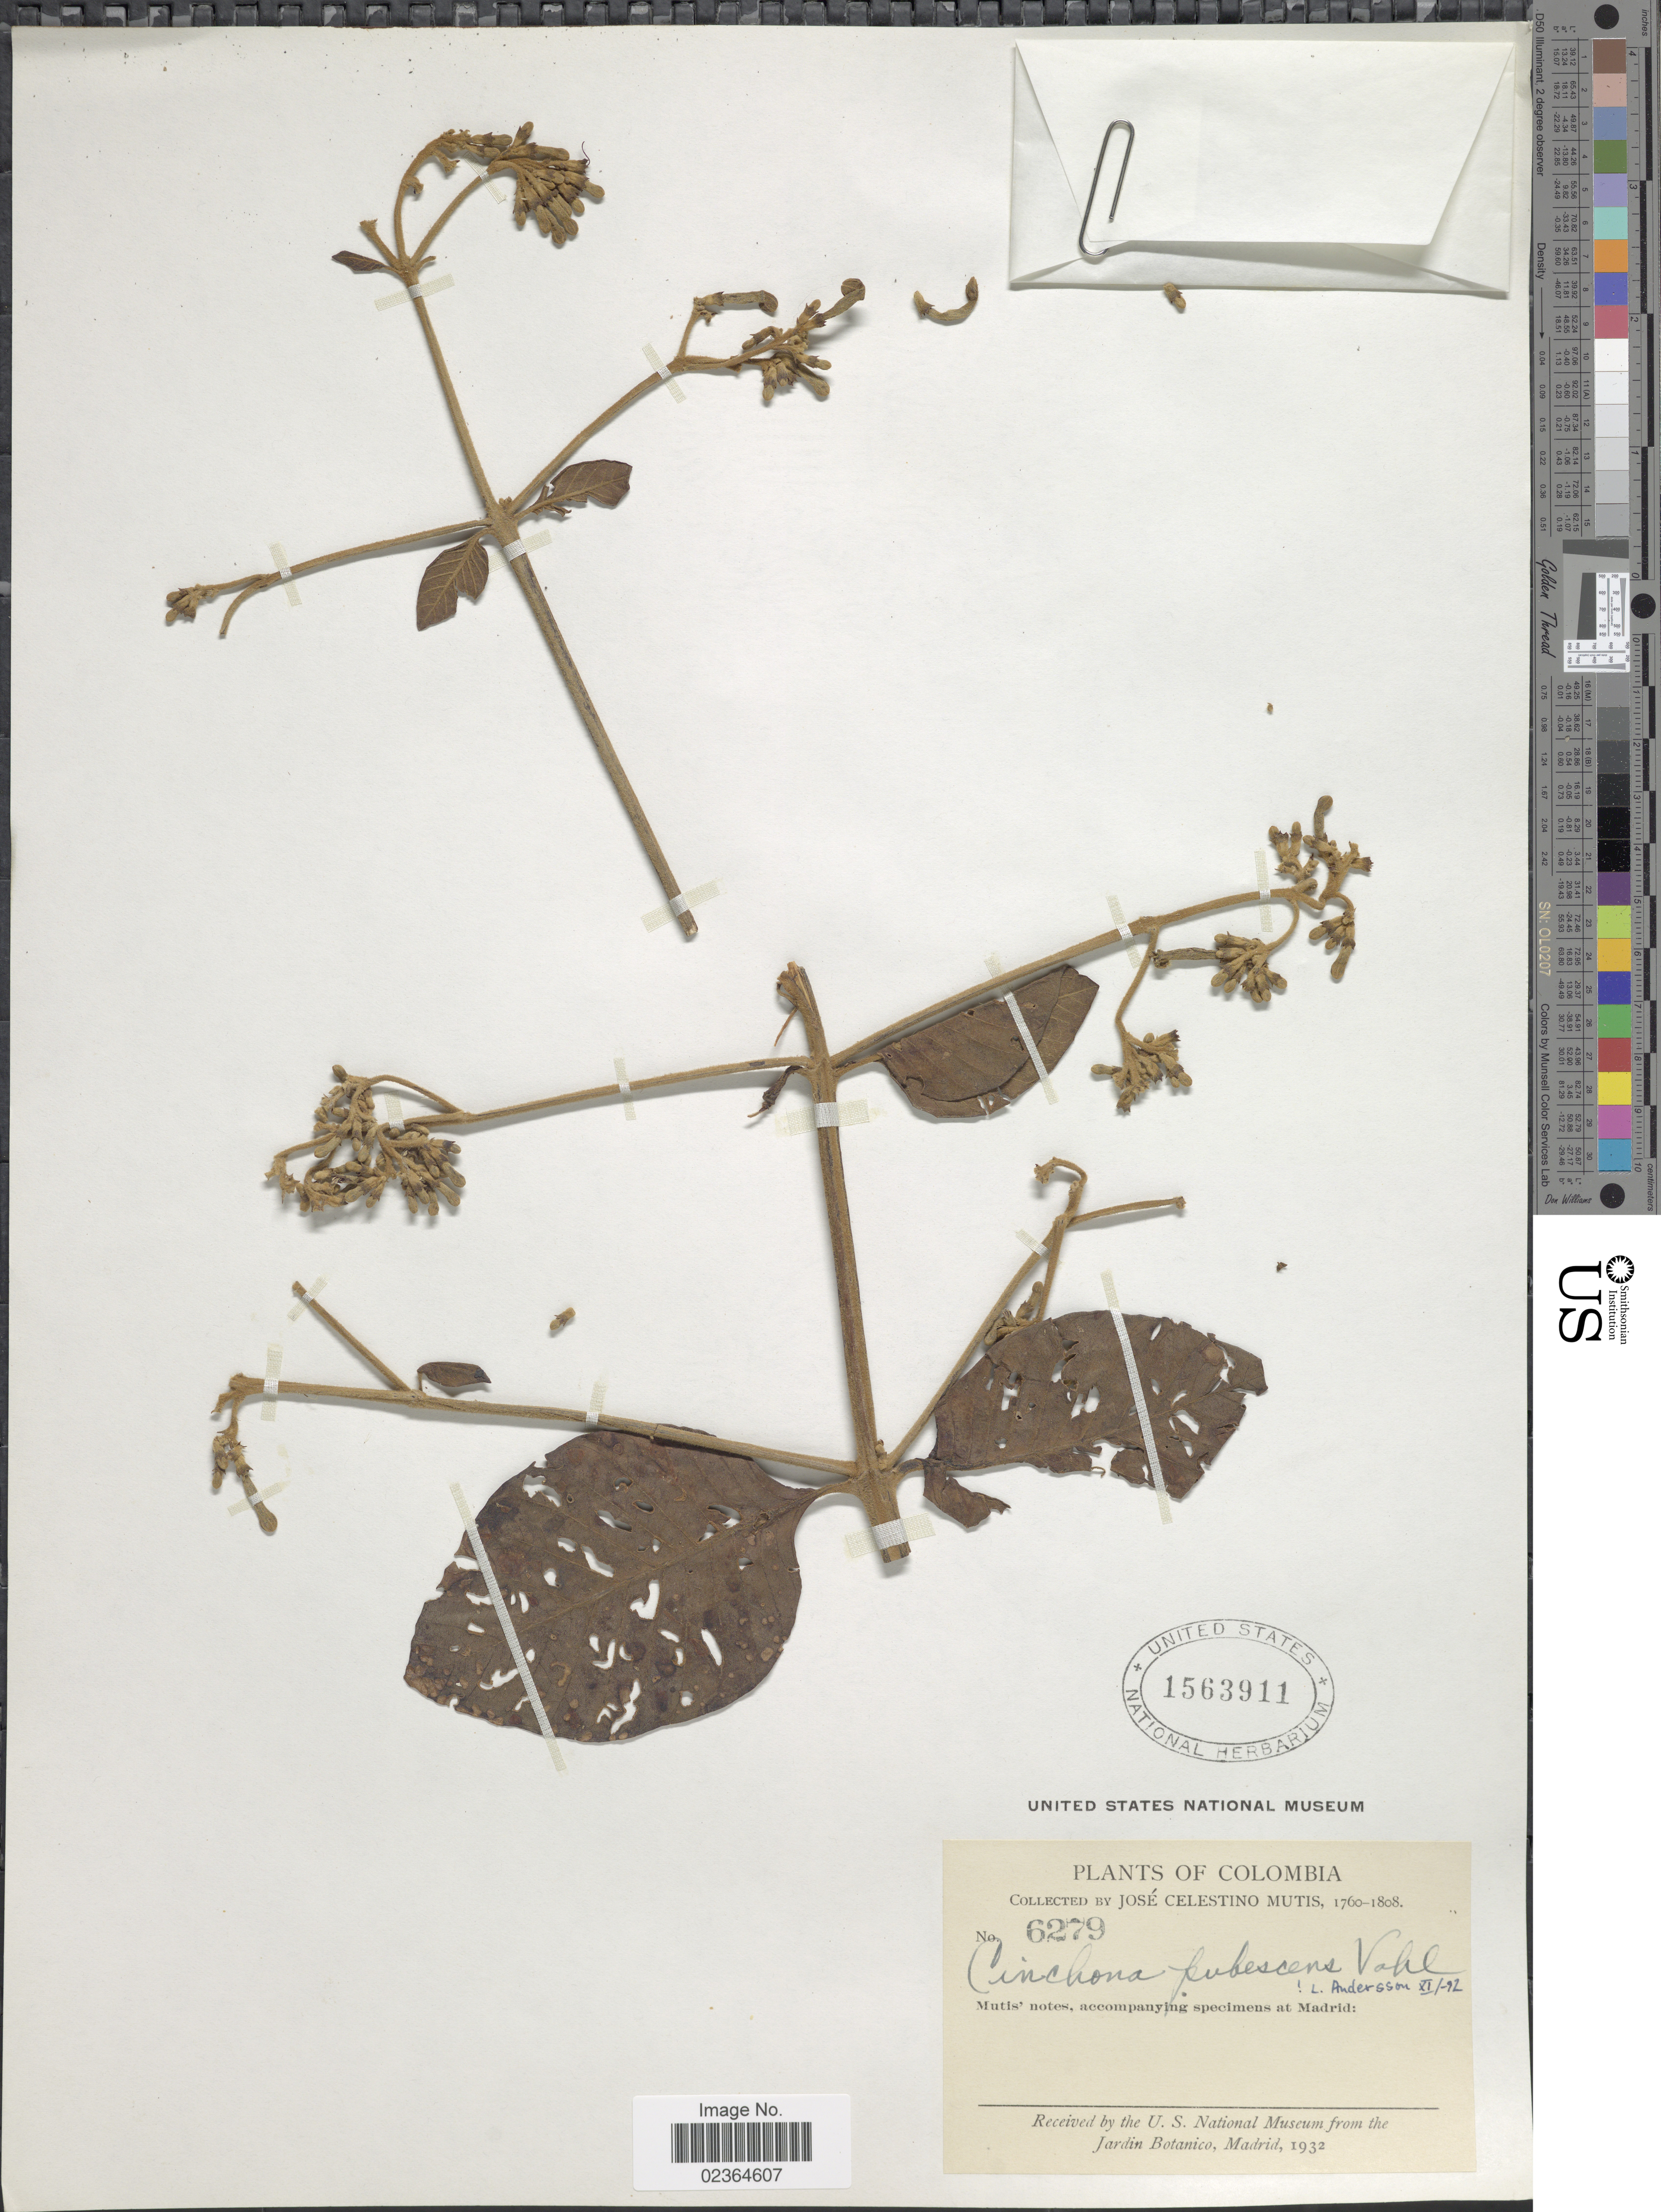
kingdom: Plantae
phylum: Tracheophyta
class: Magnoliopsida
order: Gentianales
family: Rubiaceae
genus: Cinchona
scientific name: Cinchona pubescens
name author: Vahl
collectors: J. C. B. Mutis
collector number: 6279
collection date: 1760/1808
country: Colombia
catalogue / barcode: US 1563911